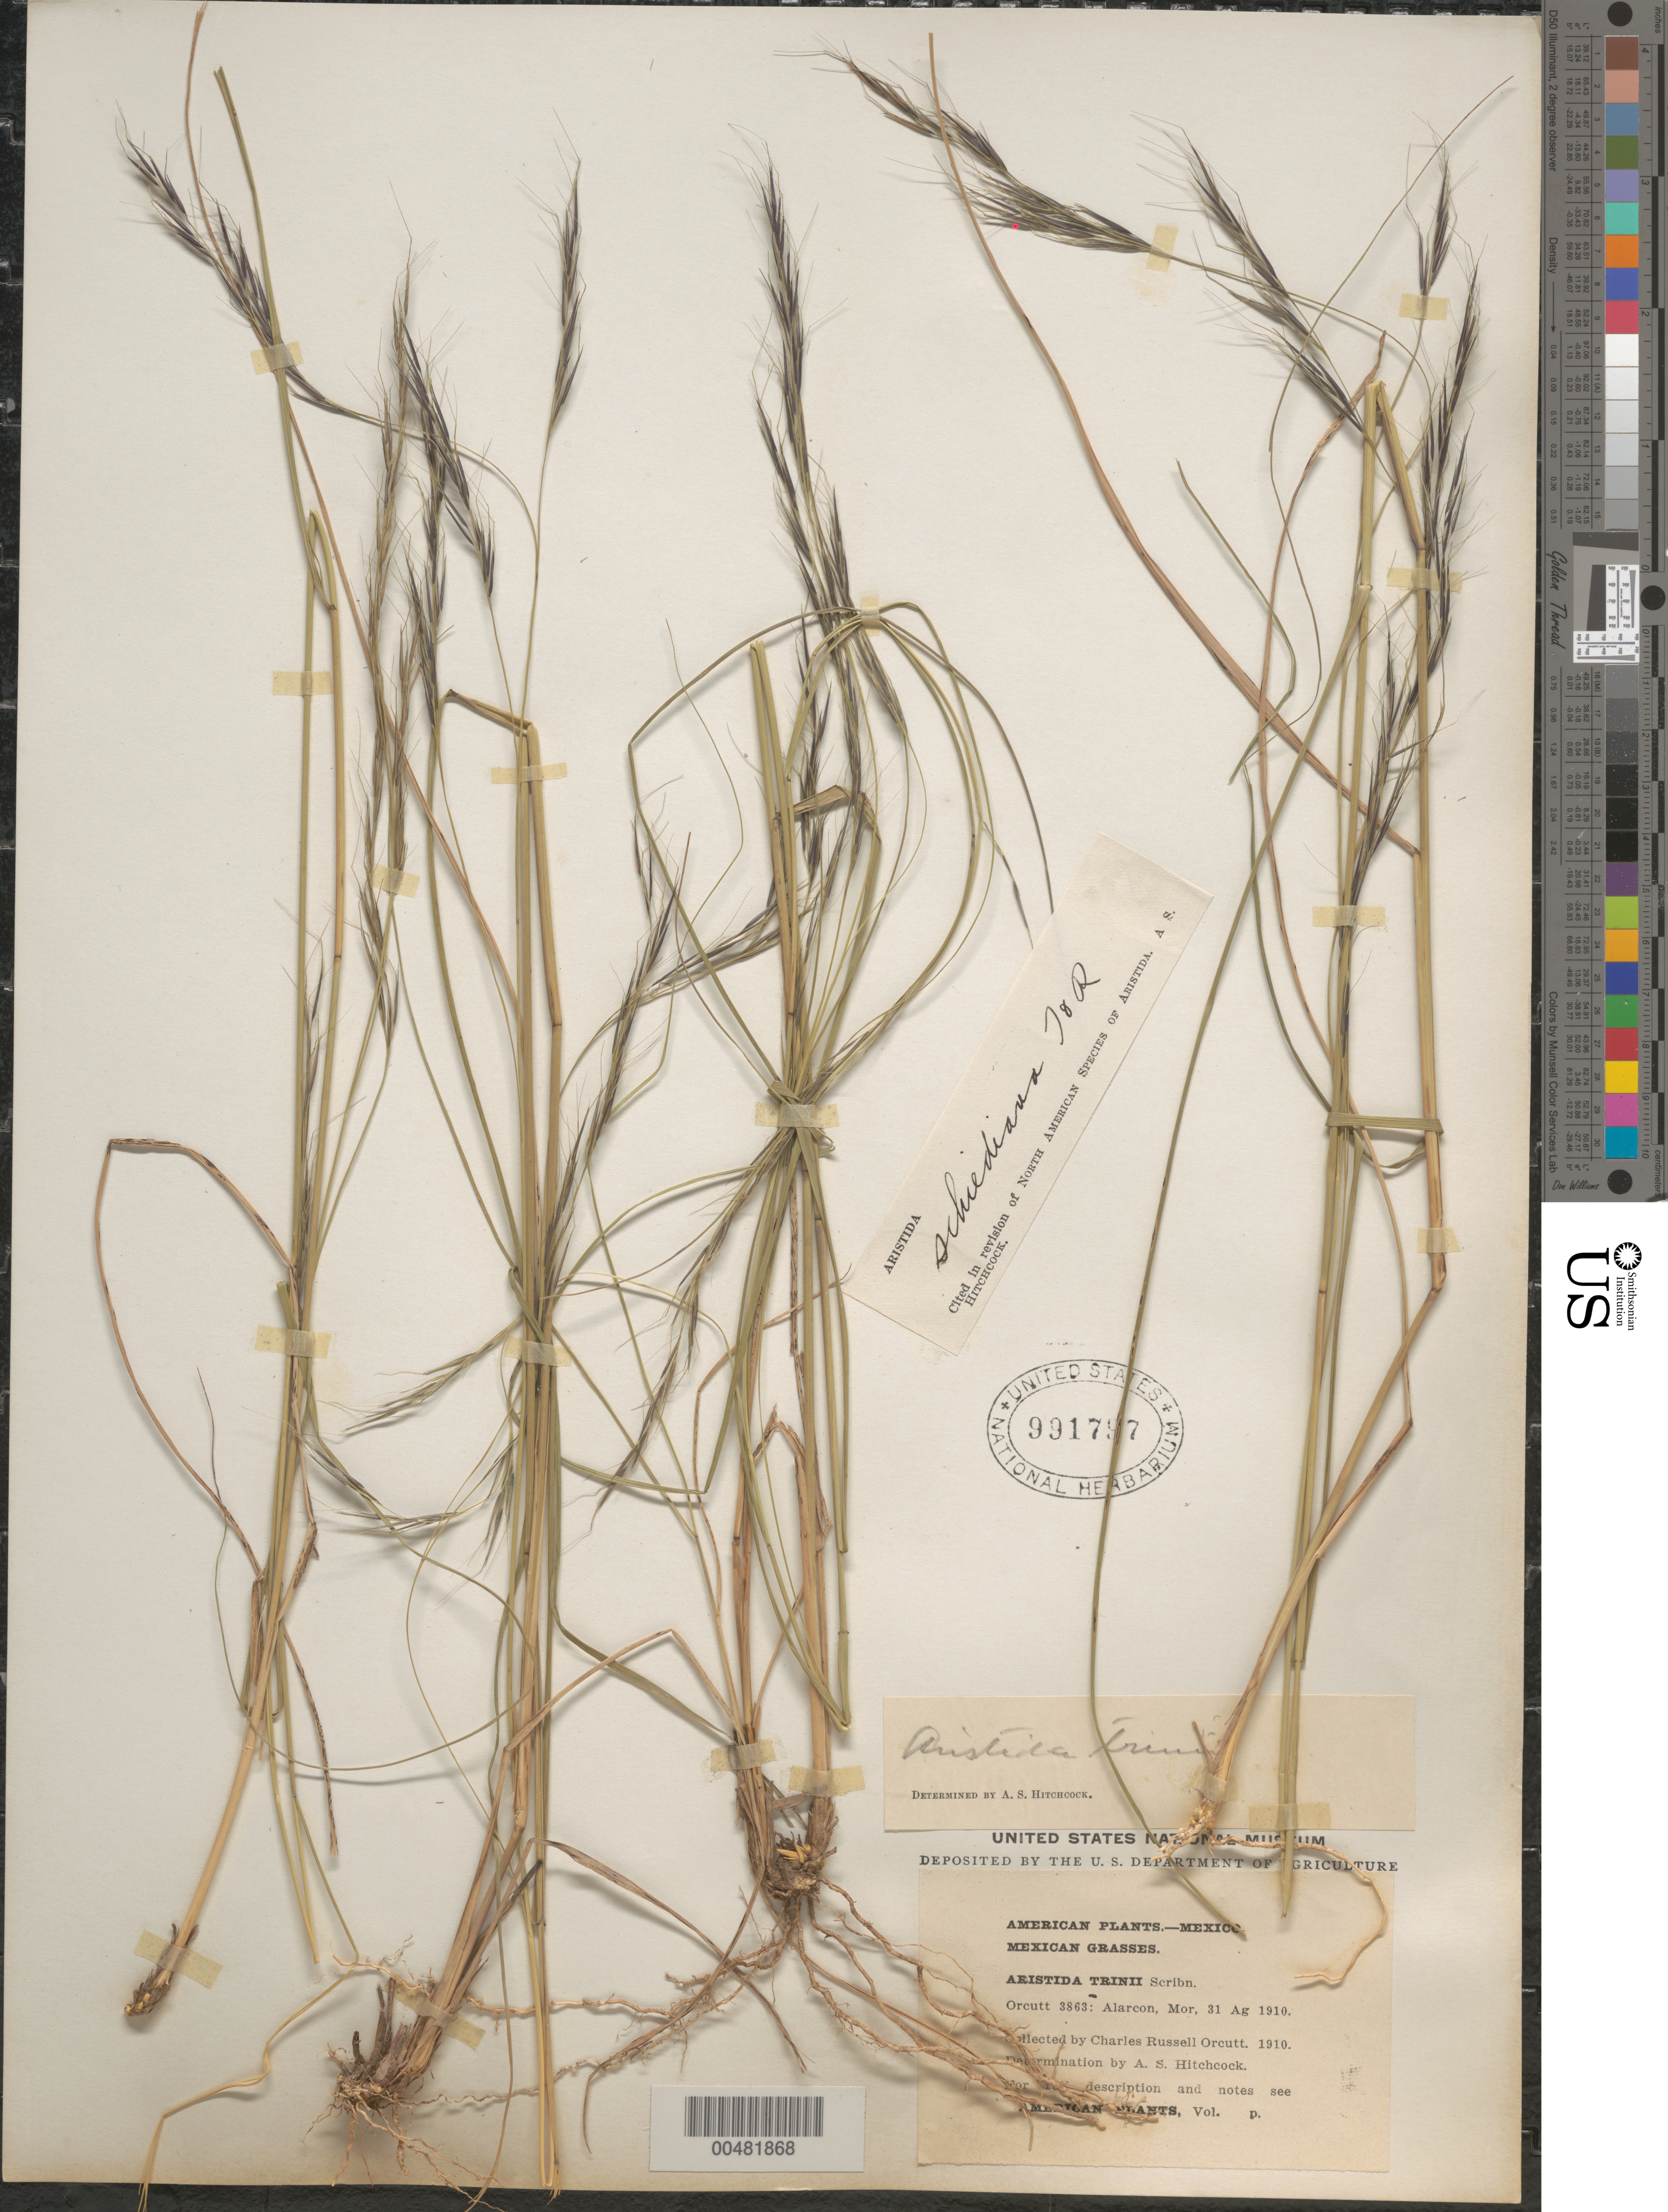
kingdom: Plantae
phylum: Tracheophyta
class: Liliopsida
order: Poales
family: Poaceae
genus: Aristida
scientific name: Aristida schiedeana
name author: Trin. & Rupr.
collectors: C. R. Orcutt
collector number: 3863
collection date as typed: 31 Aug 1910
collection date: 1910-08-31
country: Mexico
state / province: Morelos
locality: Alarcon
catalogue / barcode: US 991797